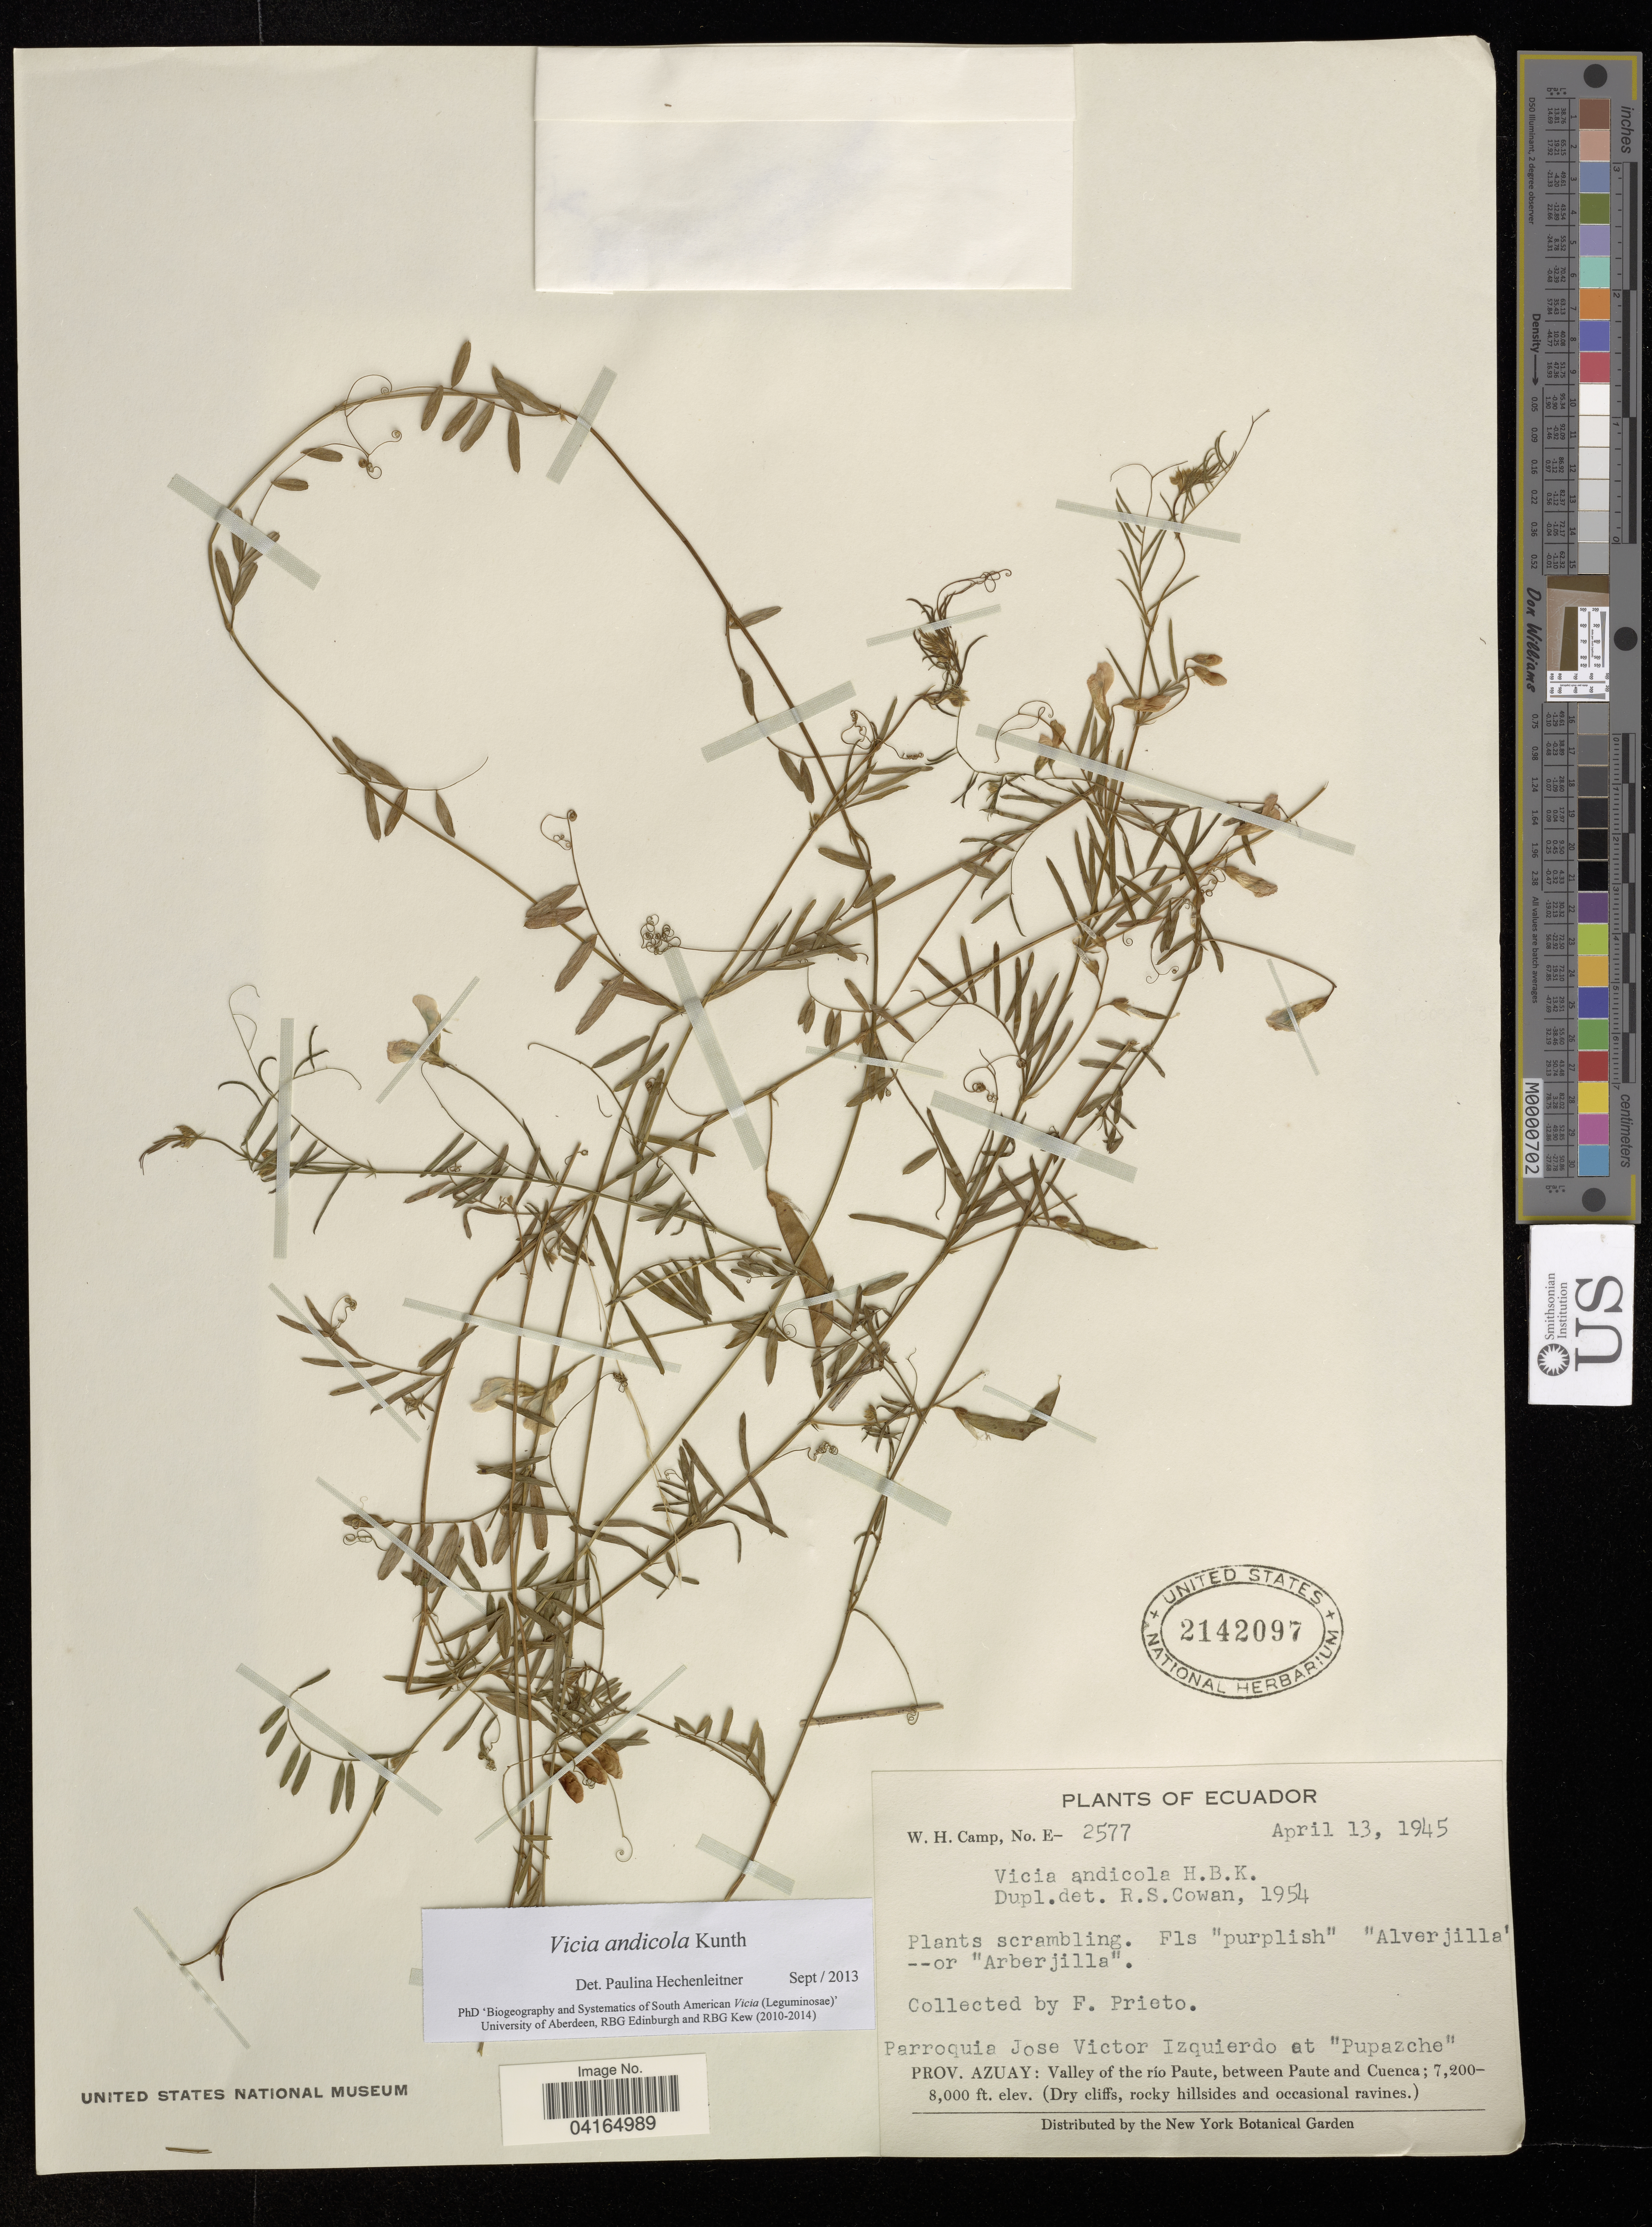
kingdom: Plantae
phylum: Tracheophyta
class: Magnoliopsida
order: Fabales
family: Fabaceae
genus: Vicia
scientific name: Vicia andicola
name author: Kunth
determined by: Hechenleitner, Paulina, RBG Edinburgh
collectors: W. H. Camp & F. Prieto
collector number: E- 2577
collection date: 1945-04-13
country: Ecuador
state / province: Azuay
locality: Prov. Azuay: Valley of the río Paute, between Paute and Cuenca.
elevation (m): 2195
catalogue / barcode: US 2142097